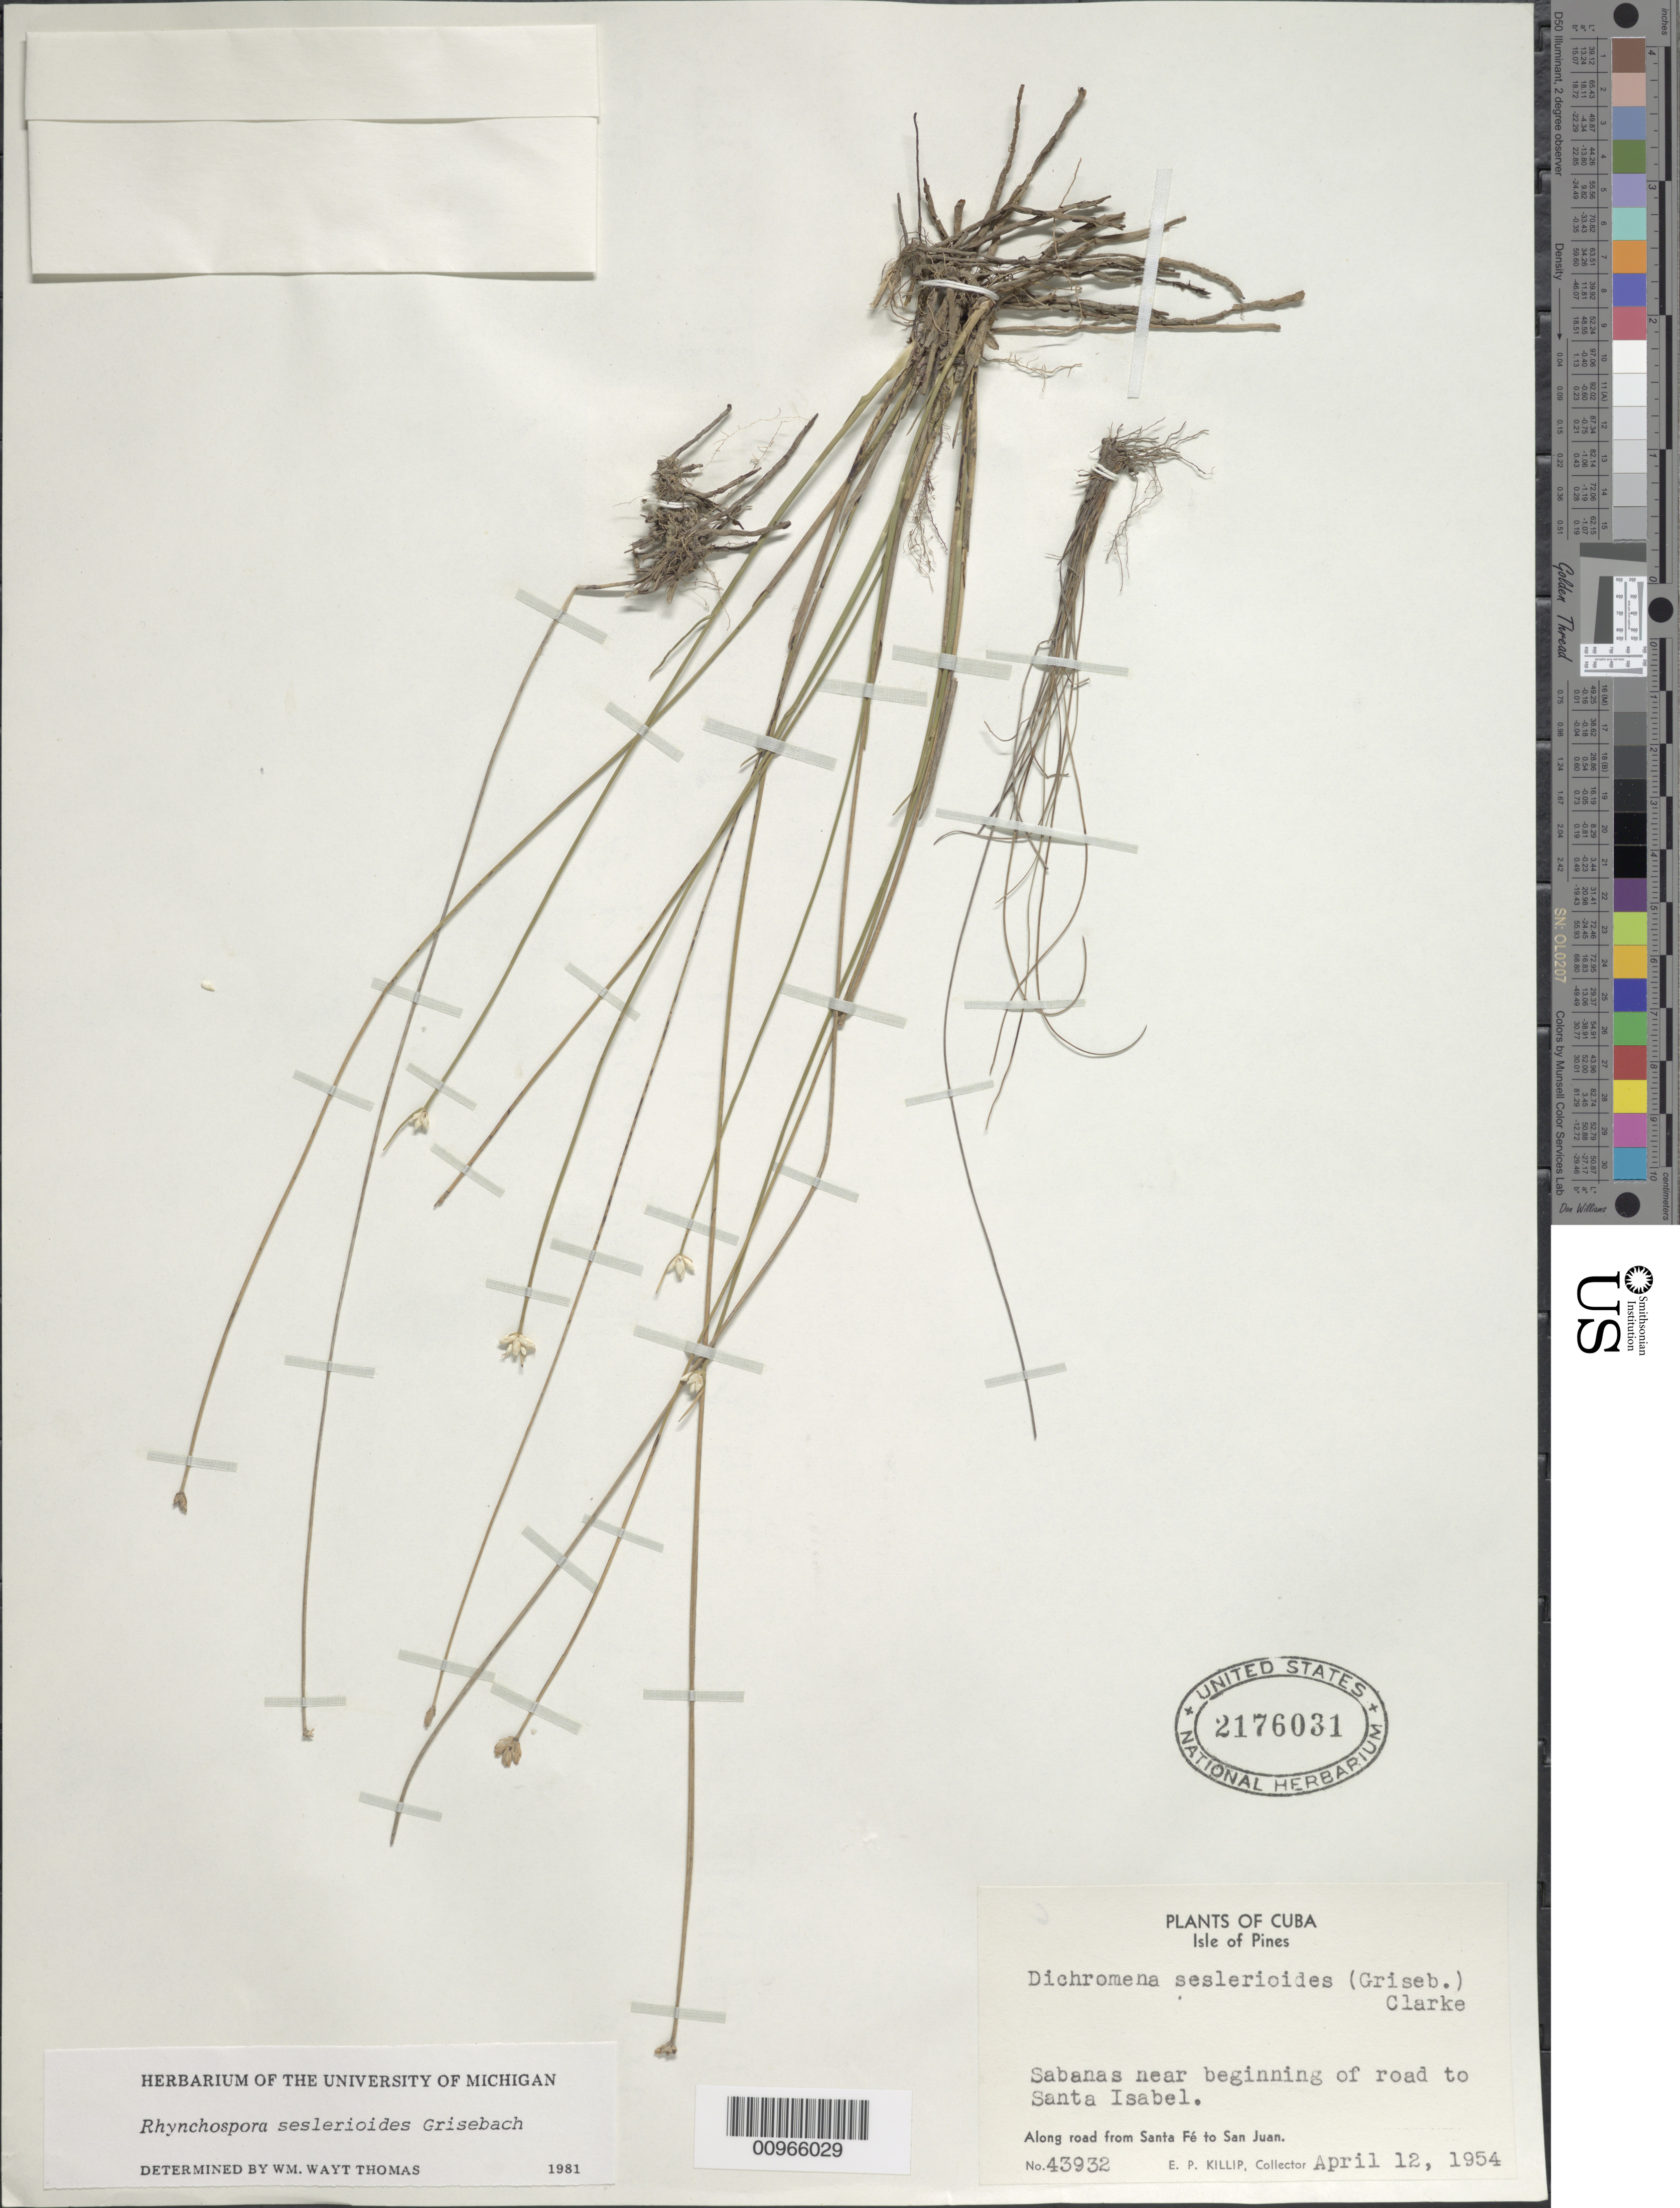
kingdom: Plantae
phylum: Tracheophyta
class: Liliopsida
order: Poales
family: Cyperaceae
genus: Rhynchospora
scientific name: Rhynchospora seslerioides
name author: Griseb.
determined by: Thomas, W. W.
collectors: E. P. Killip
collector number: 43932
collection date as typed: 12 Apr 1954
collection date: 1954-04-12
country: Cuba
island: Isla de la Juventud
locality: Sabanas near beginning of road to Santa Isabel, along road from Santa Fé to San Juan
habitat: Sabanas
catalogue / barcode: US 2176031